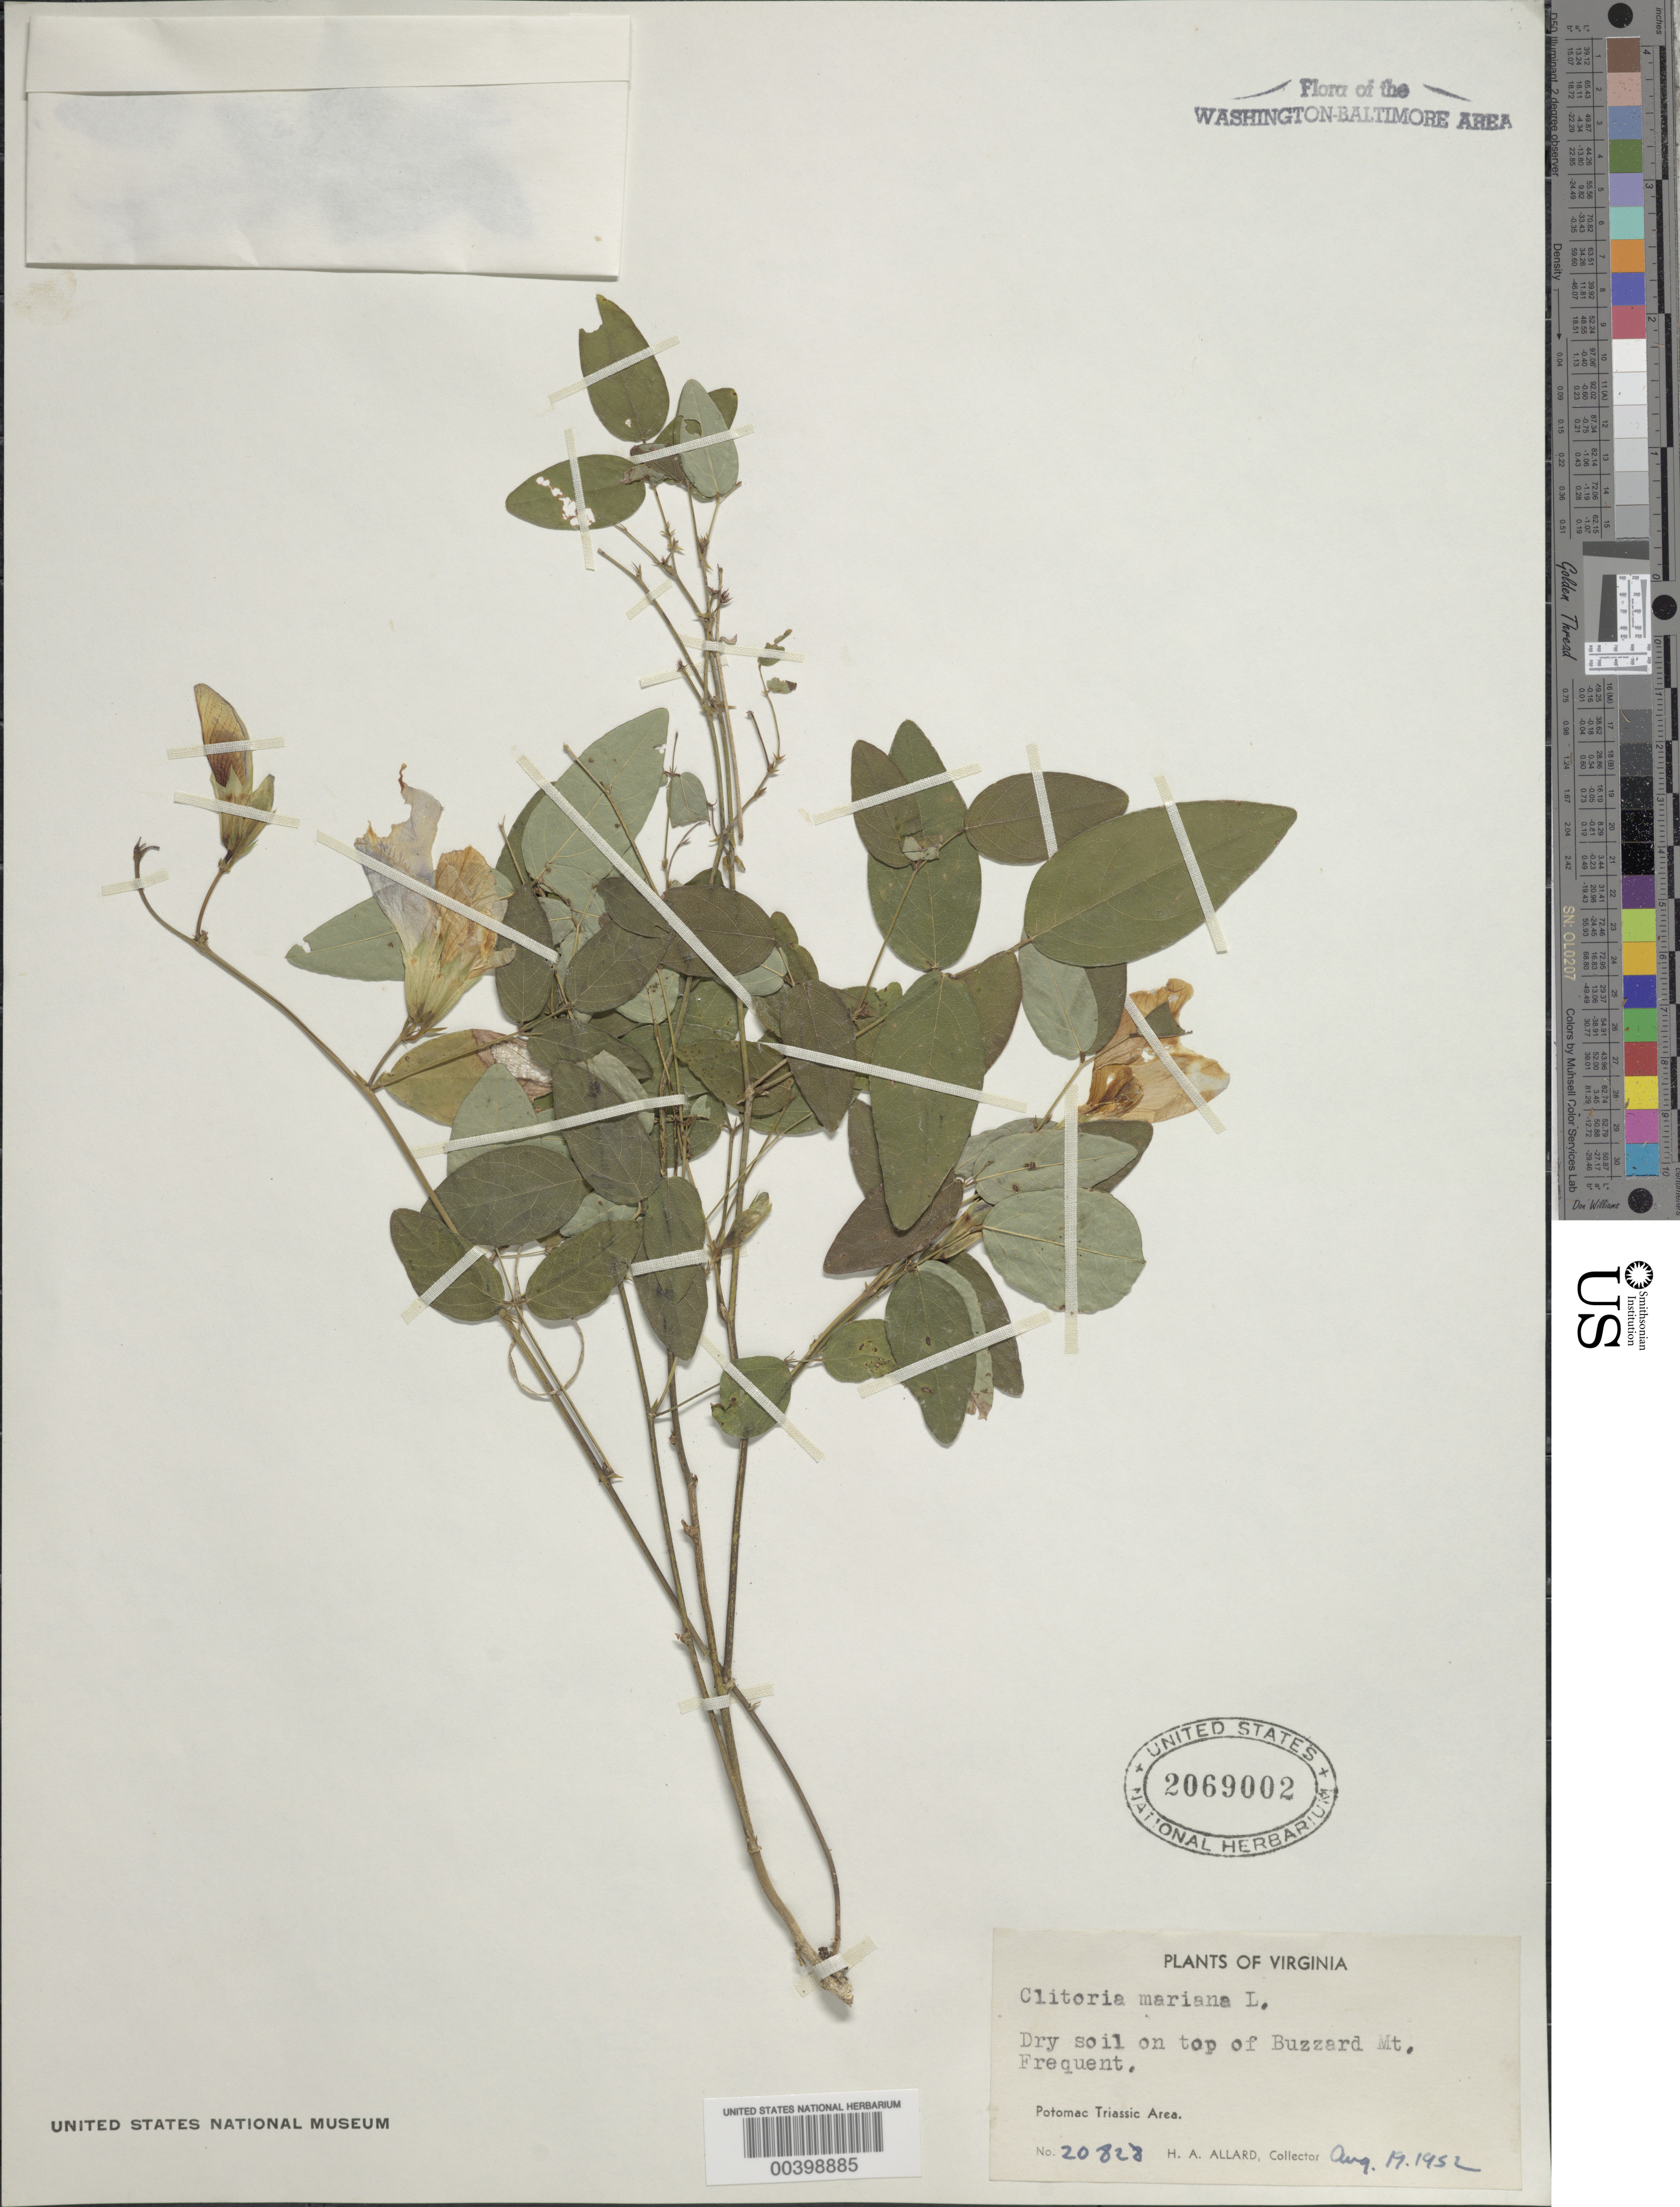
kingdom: Plantae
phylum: Tracheophyta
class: Magnoliopsida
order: Fabales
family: Fabaceae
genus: Clitoria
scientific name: Clitoria mariana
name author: L.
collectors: H. A. Allard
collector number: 20828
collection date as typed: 19 Aug 1952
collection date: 1952-08-19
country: United States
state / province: Virginia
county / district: Culpeper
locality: Buzzard Mountain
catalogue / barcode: US 2069002